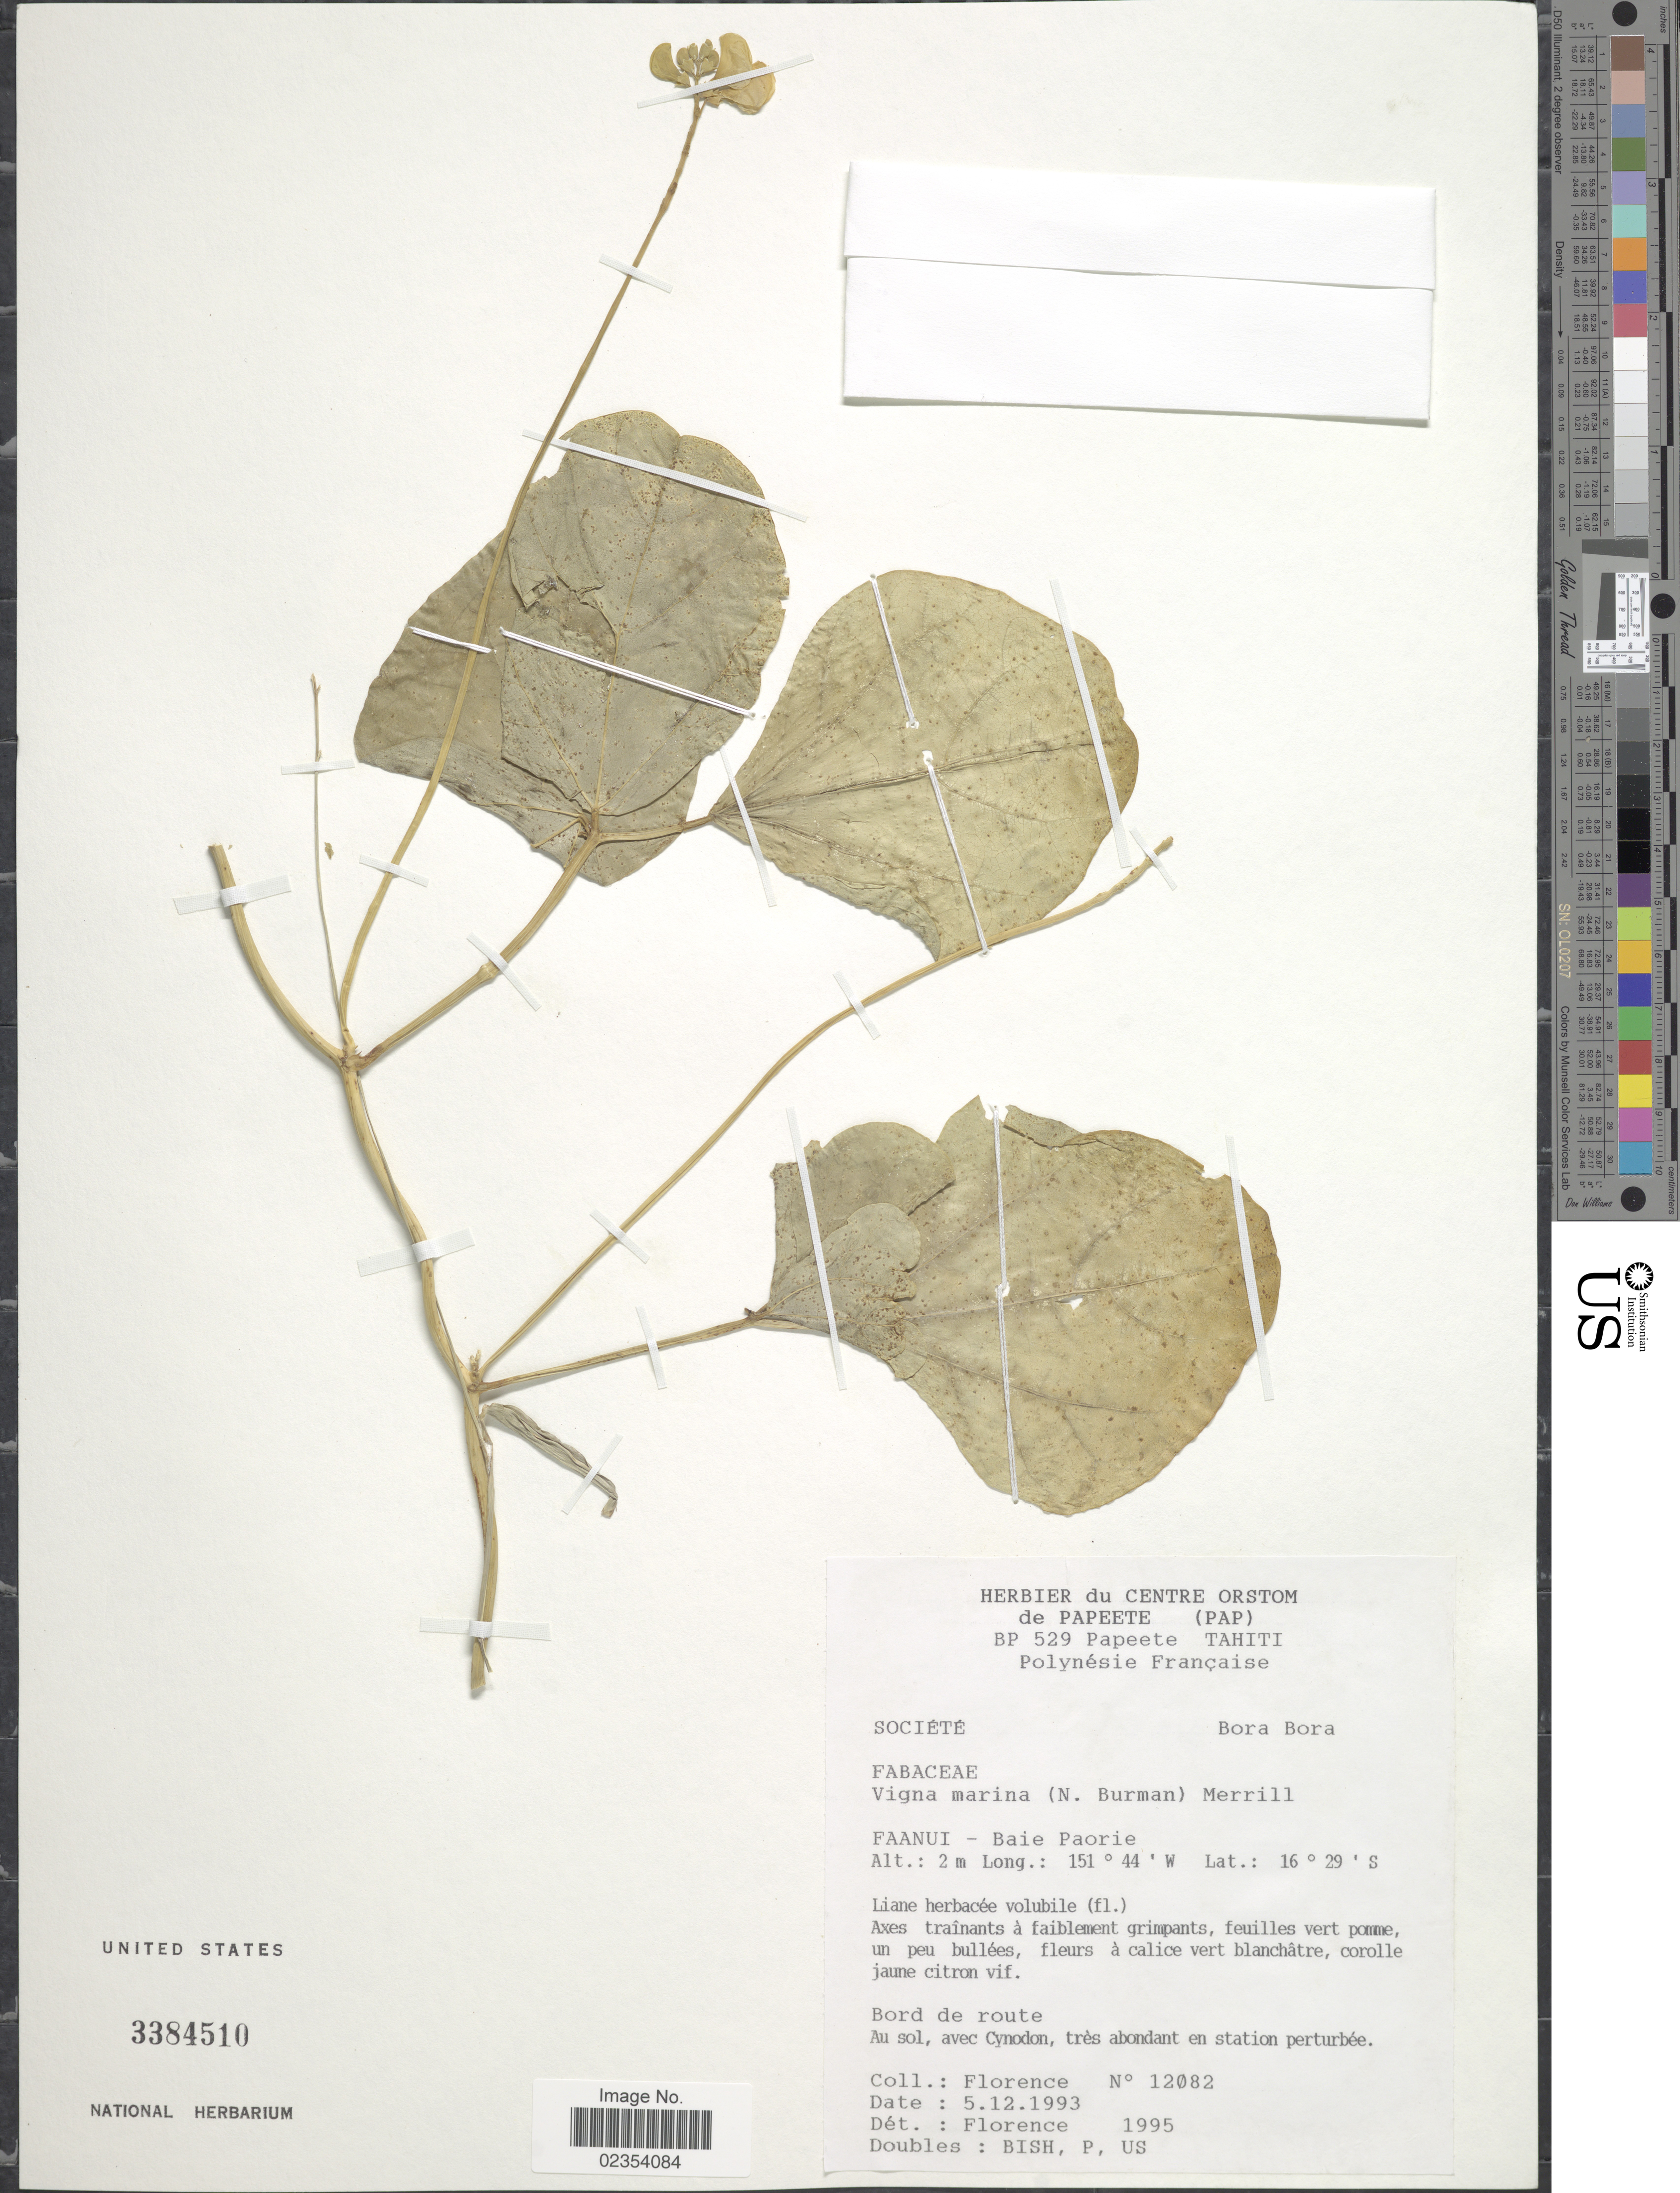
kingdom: Plantae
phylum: Tracheophyta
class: Magnoliopsida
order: Fabales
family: Fabaceae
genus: Vigna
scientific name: Vigna marina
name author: (Burm.) Merr.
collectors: -. Florence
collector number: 12082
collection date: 1993-12-05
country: French Polynesia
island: Bora Bora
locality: Société. Bora Bora. Faanui - Baie Paorie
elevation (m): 2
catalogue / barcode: US 3384510